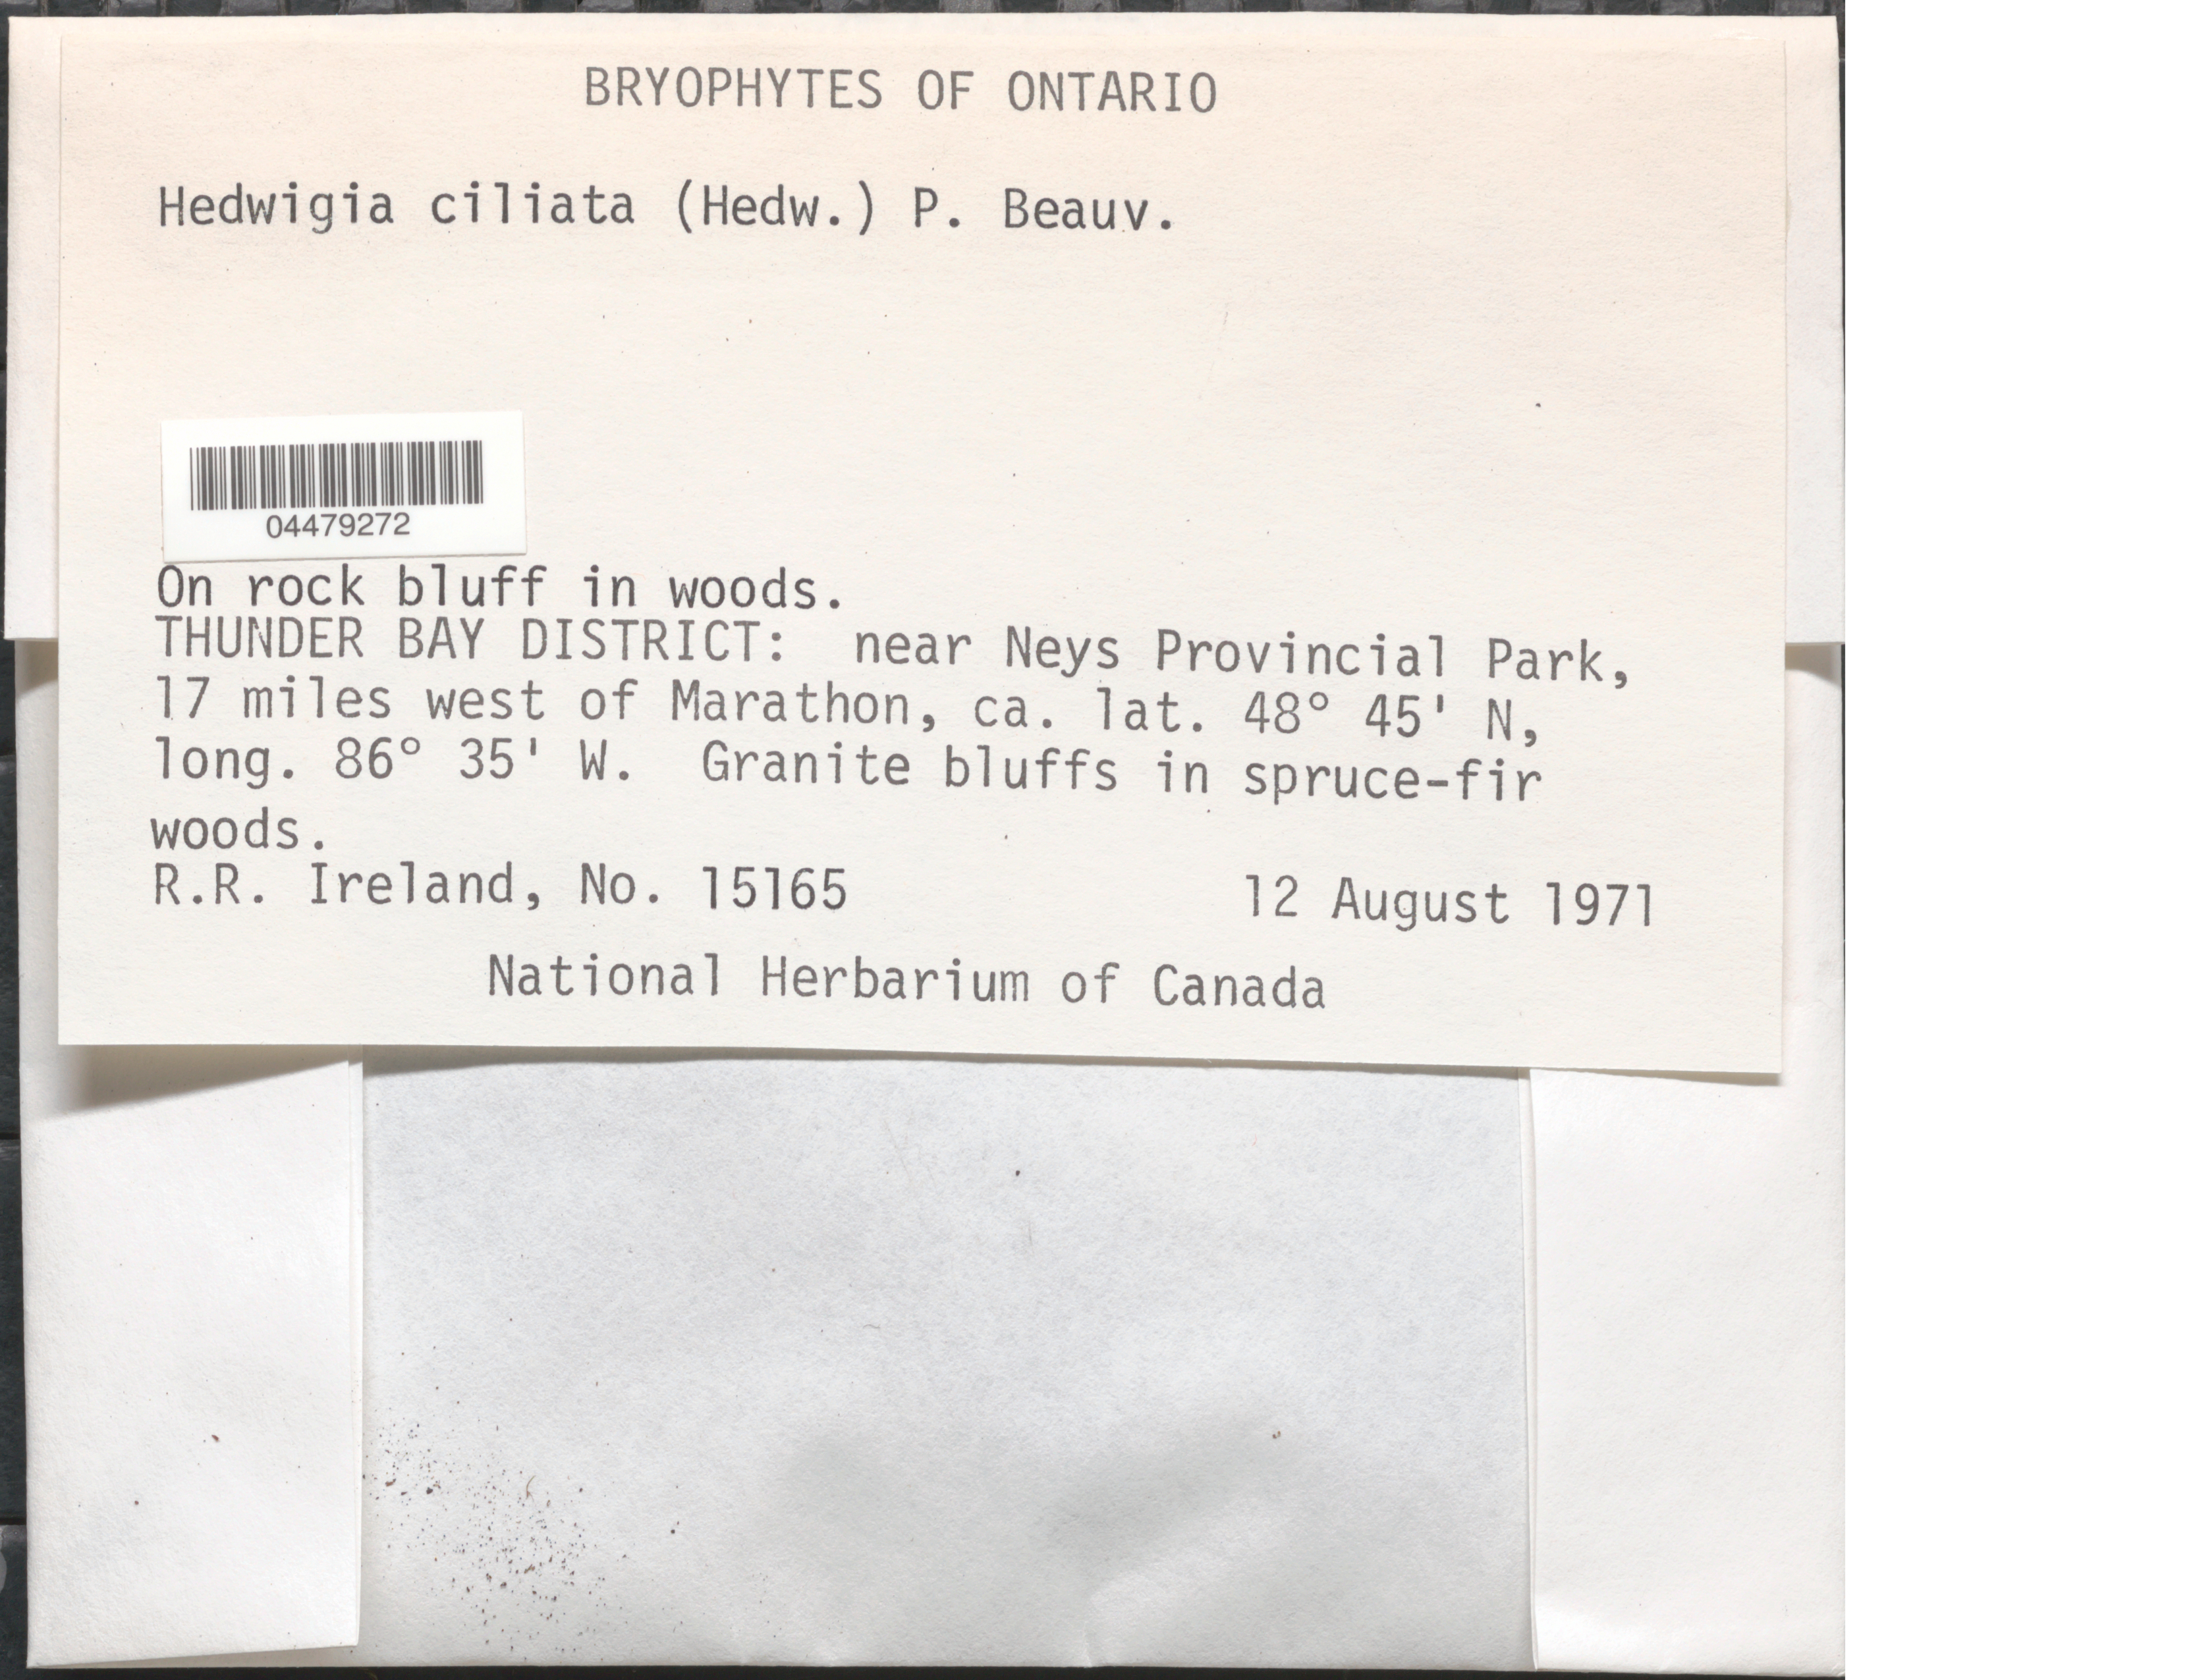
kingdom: Plantae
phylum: Bryophyta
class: Bryopsida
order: Hedwigiales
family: Hedwigiaceae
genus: Hedwigia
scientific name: Hedwigia ciliata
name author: (Hedw.) Ehrh. ex P. Beauv.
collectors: R. Ireland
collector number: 15165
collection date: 1971-08-12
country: Canada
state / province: Ontario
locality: Thunder Bay District: near Neys Provincial Park, 17 miles west of Marathon.